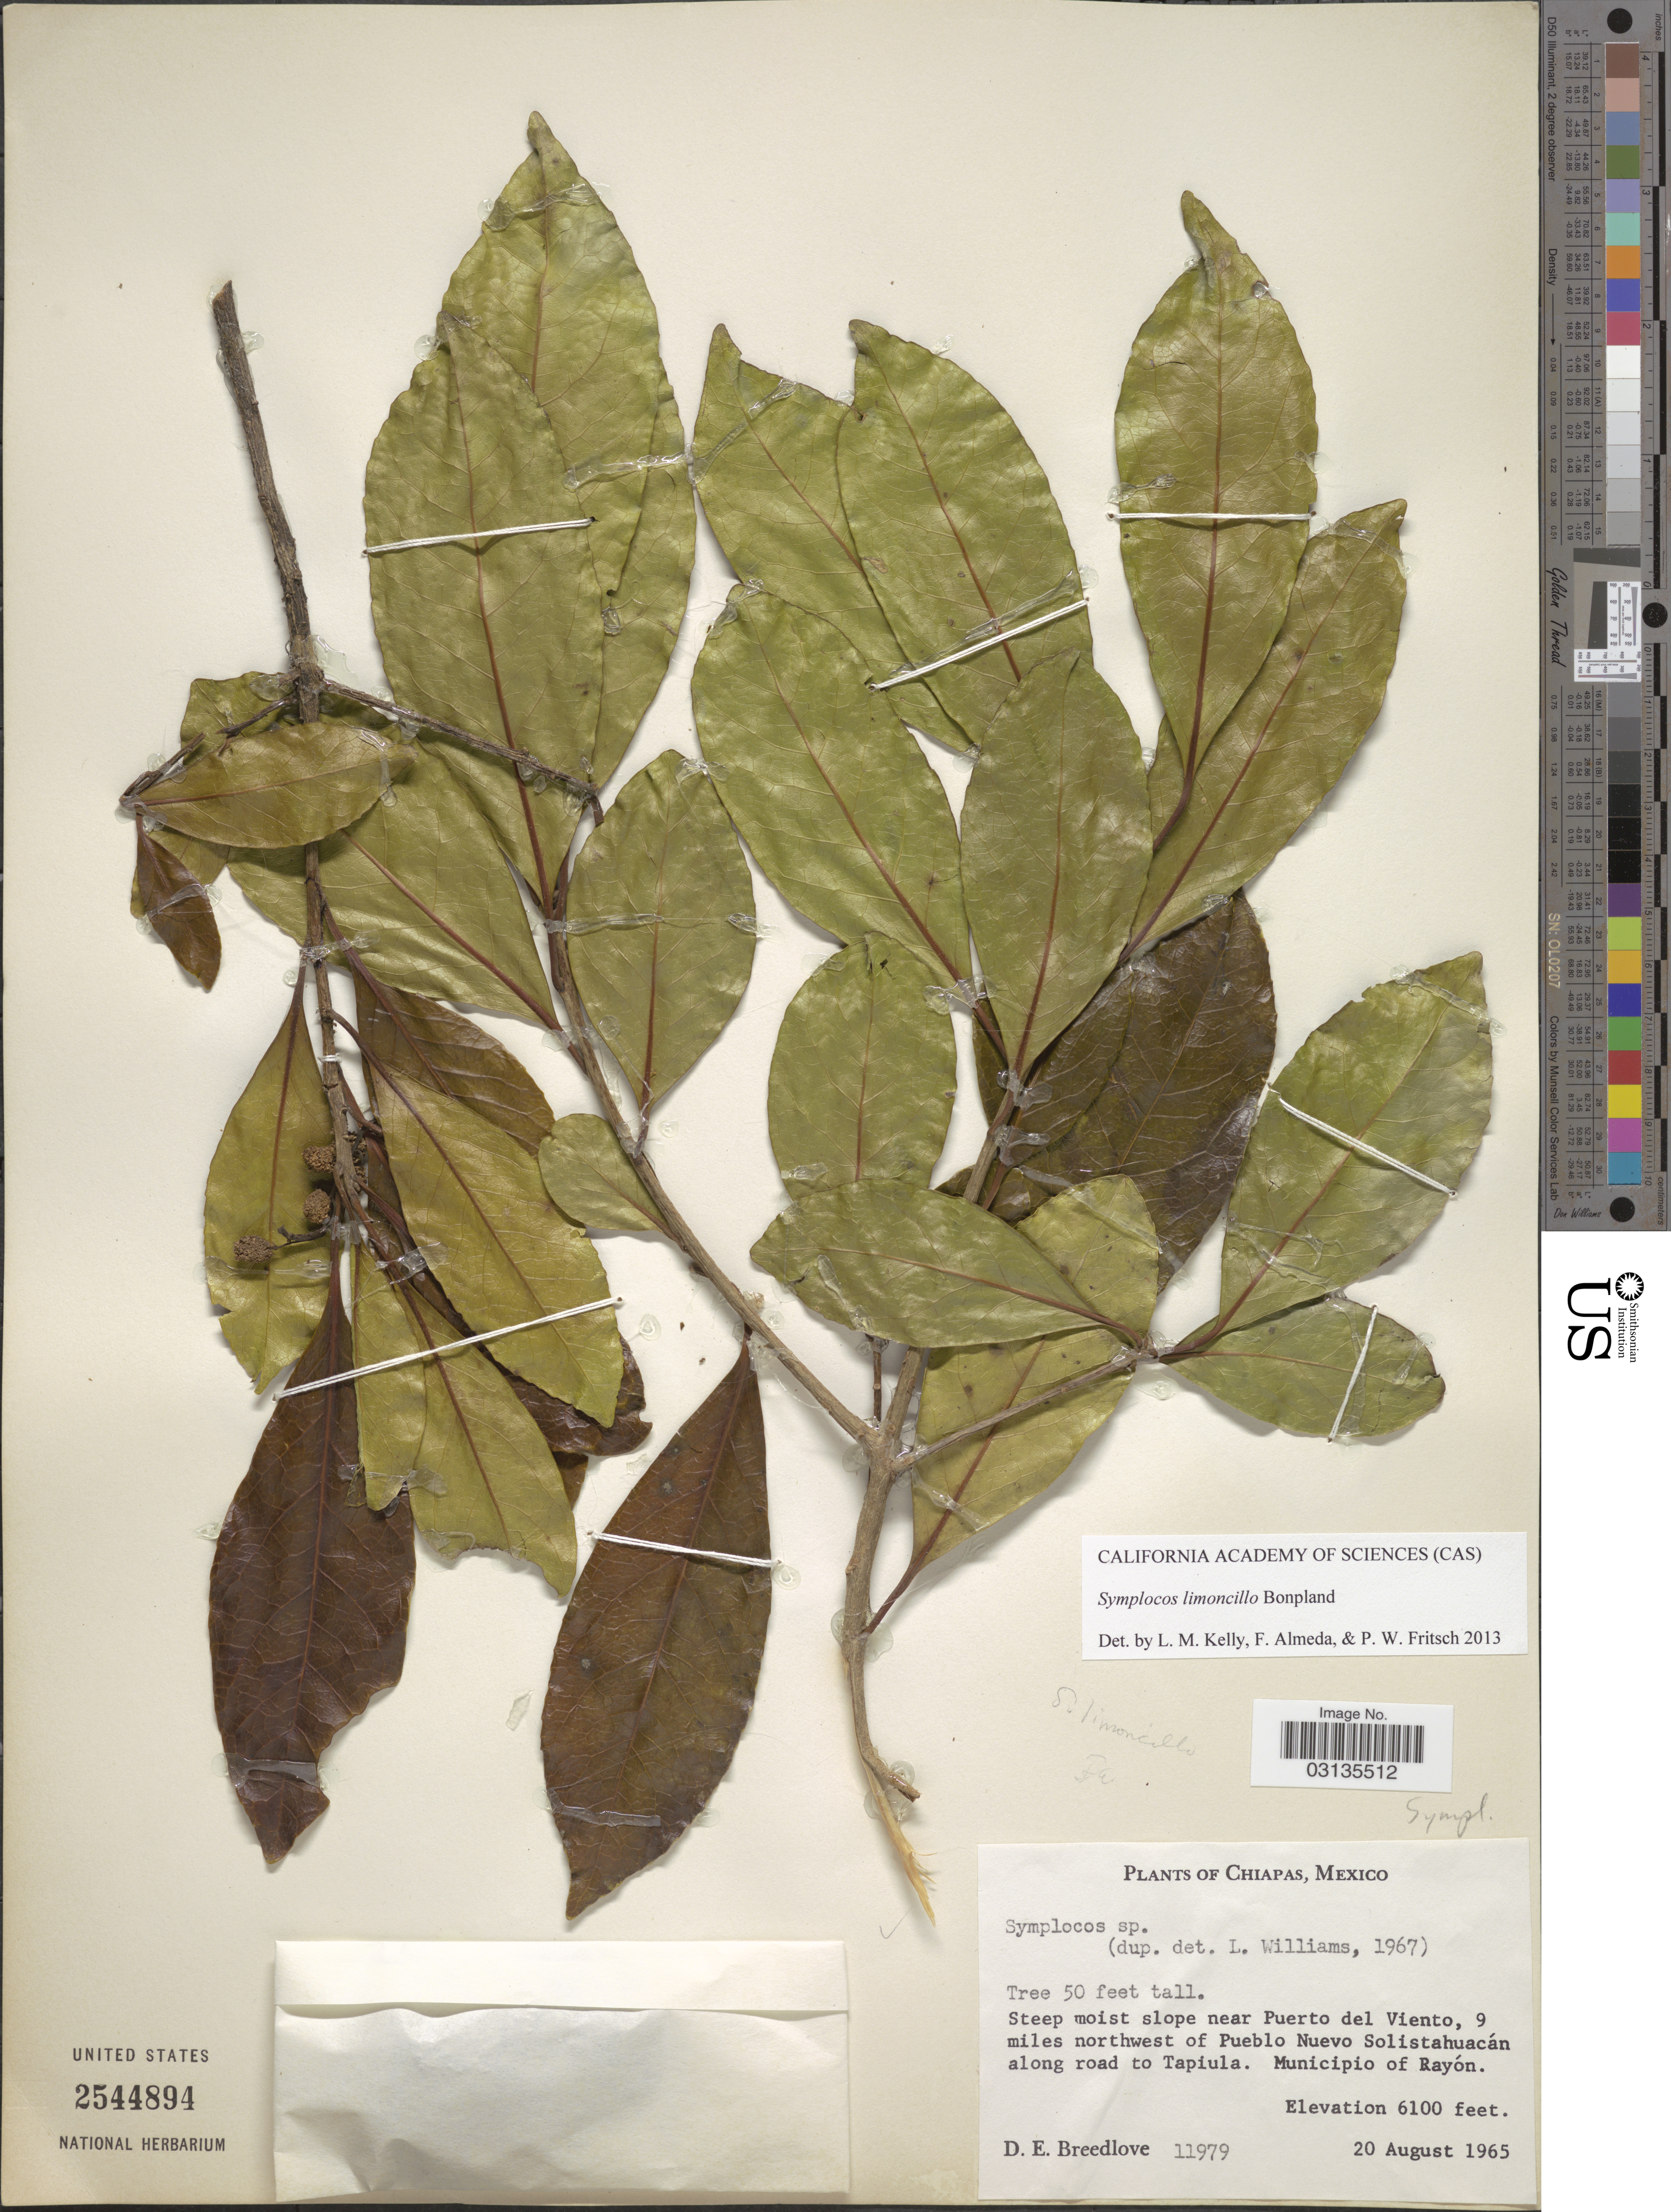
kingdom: Plantae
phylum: Tracheophyta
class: Magnoliopsida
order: Ericales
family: Symplocaceae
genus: Symplocos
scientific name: Symplocos limoncillo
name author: Bonpl.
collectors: D. E. Breedlove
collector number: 11979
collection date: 1965-08-20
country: Mexico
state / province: Chiapas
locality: Slope near Puerto del Viento, 9 miles northwest of Pueblo Nuevo Solistahuacán along road to Tapiula. Municipio of Rayón.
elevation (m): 1859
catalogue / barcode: US 2544894